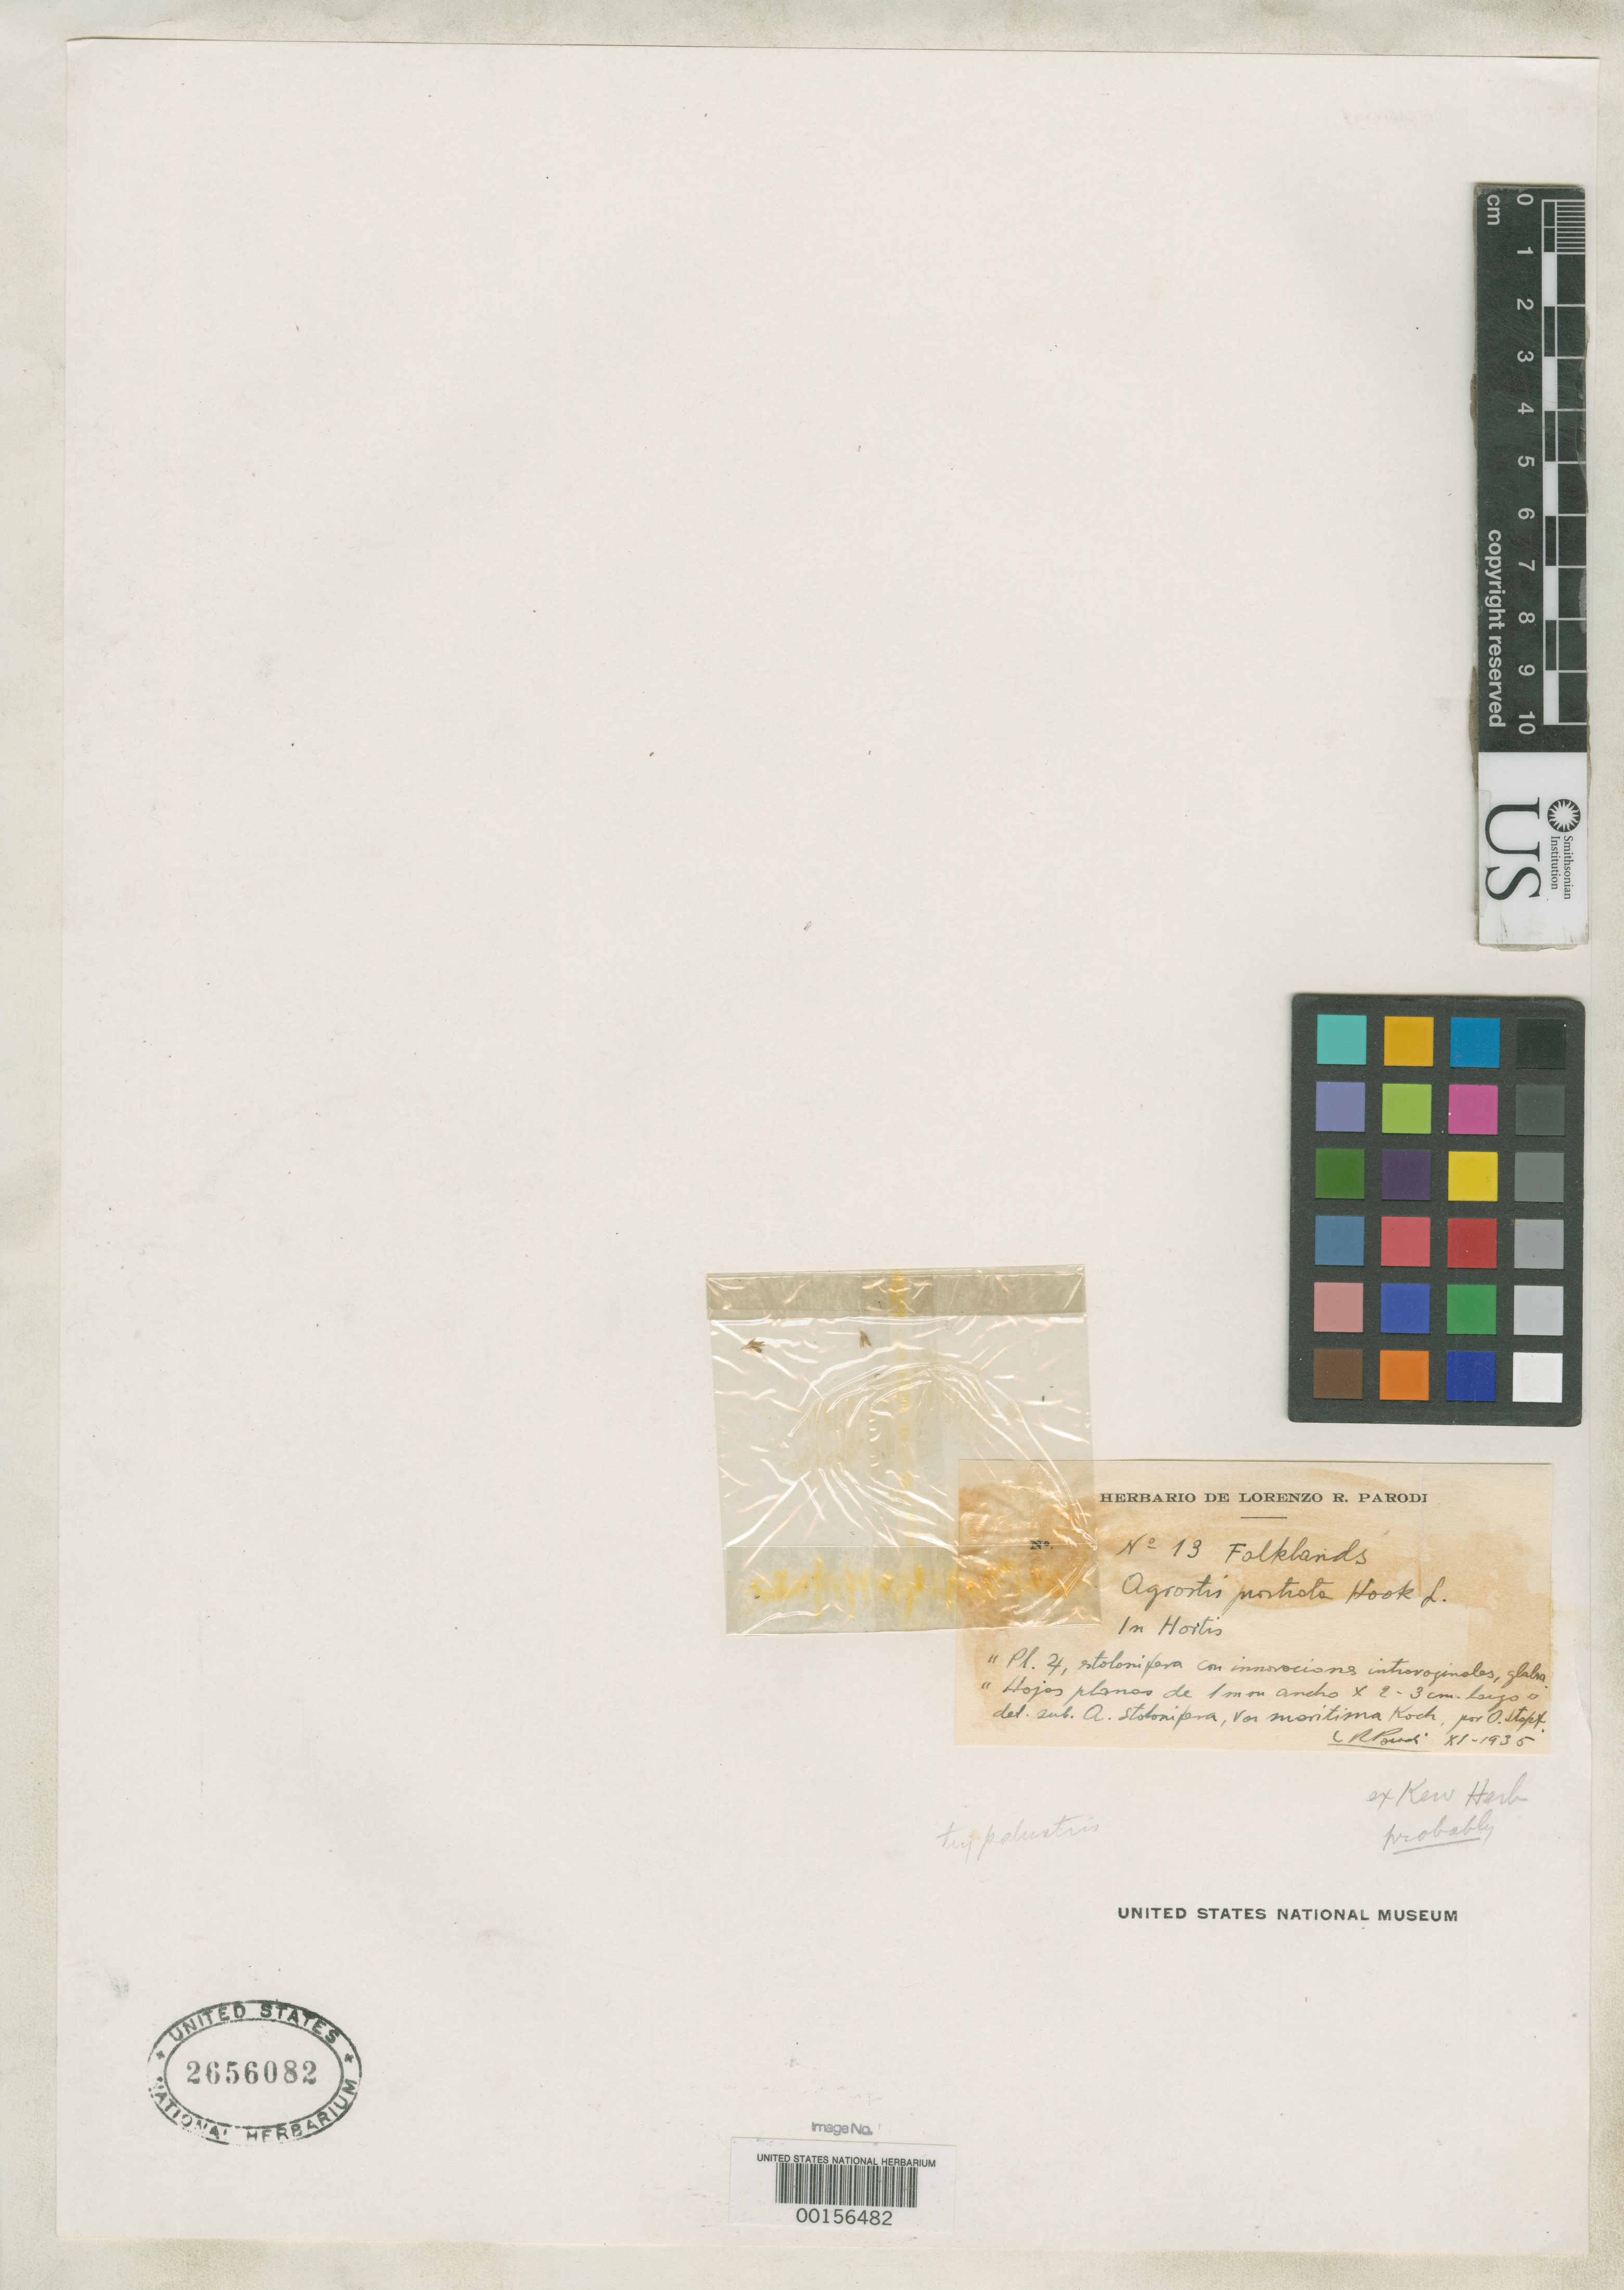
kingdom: Plantae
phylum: Tracheophyta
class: Liliopsida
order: Poales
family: Poaceae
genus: Agrostis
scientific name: Agrostis prostrata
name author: Hook. f.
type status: Type Fragment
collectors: J. D. Hooker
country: Falkland Islands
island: Hog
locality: Berkeley Sound.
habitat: on boggy ground.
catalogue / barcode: US 2656082